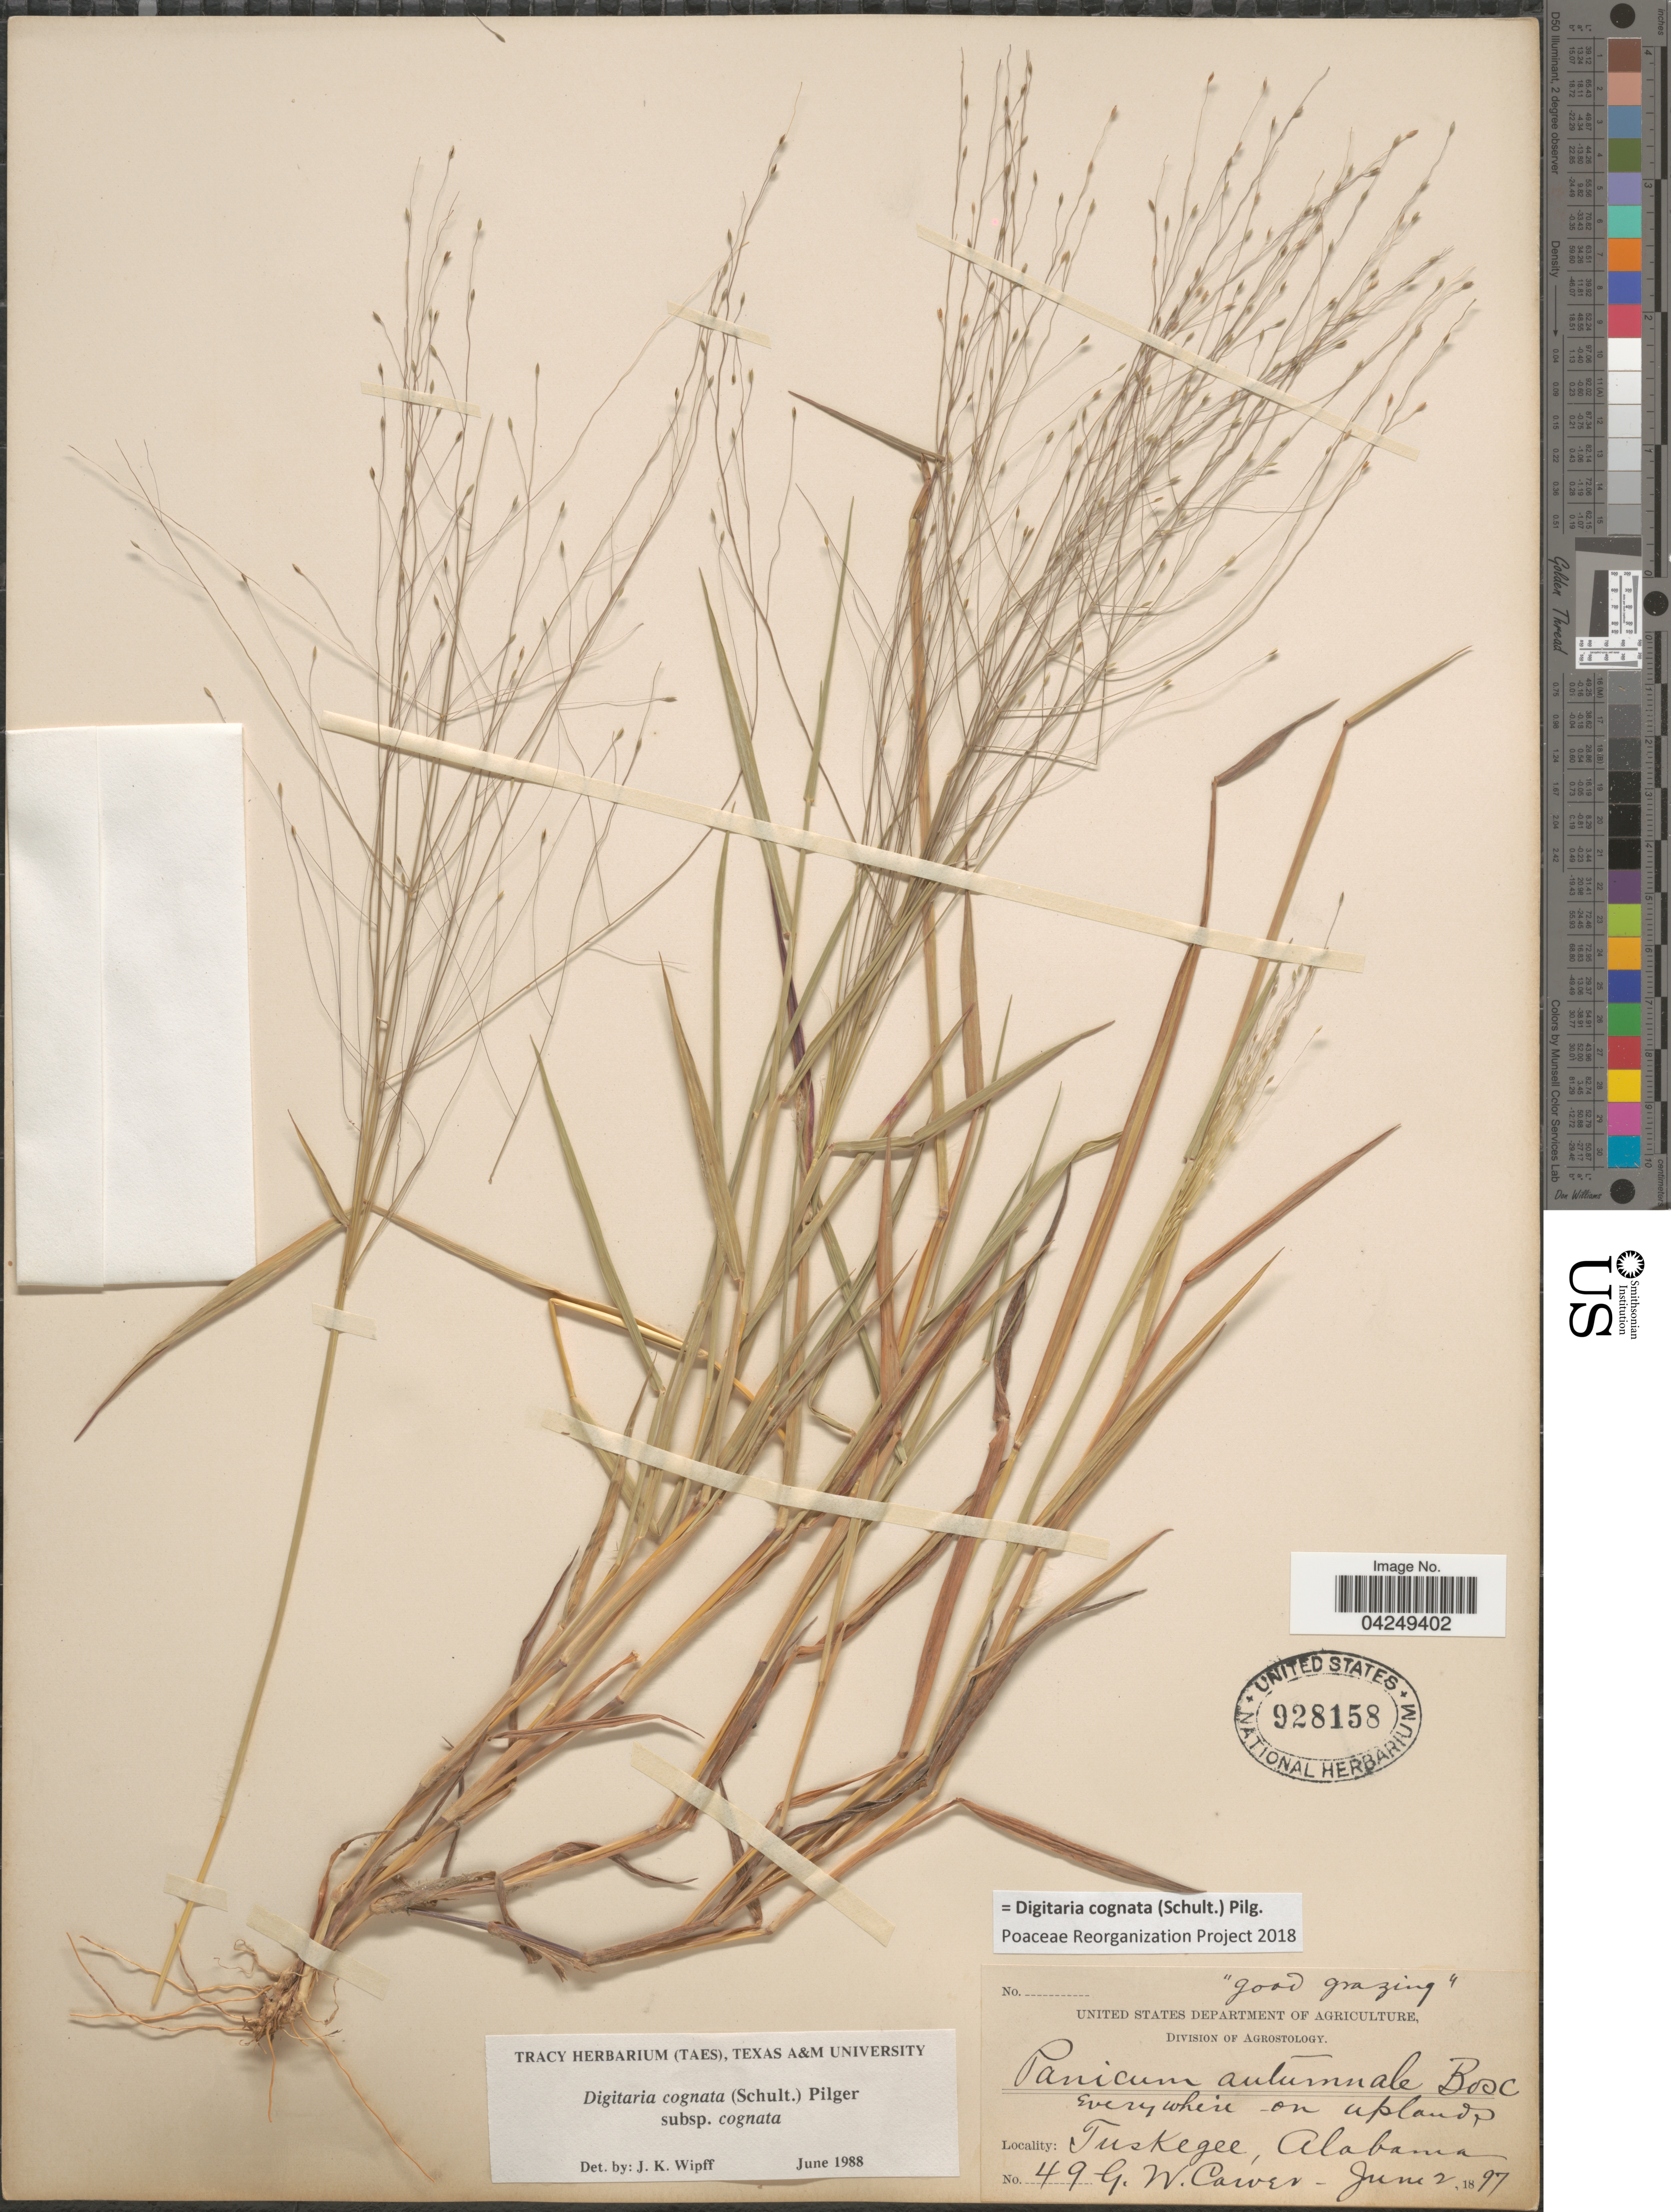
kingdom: Plantae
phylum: Tracheophyta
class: Liliopsida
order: Poales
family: Poaceae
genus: Digitaria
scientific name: Digitaria cognata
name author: (Scult.) Pilg.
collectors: G. Cower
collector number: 49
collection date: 1897-06-02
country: United States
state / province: Alabama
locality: Everywhere on uplands. Tuskegee.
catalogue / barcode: US 928158